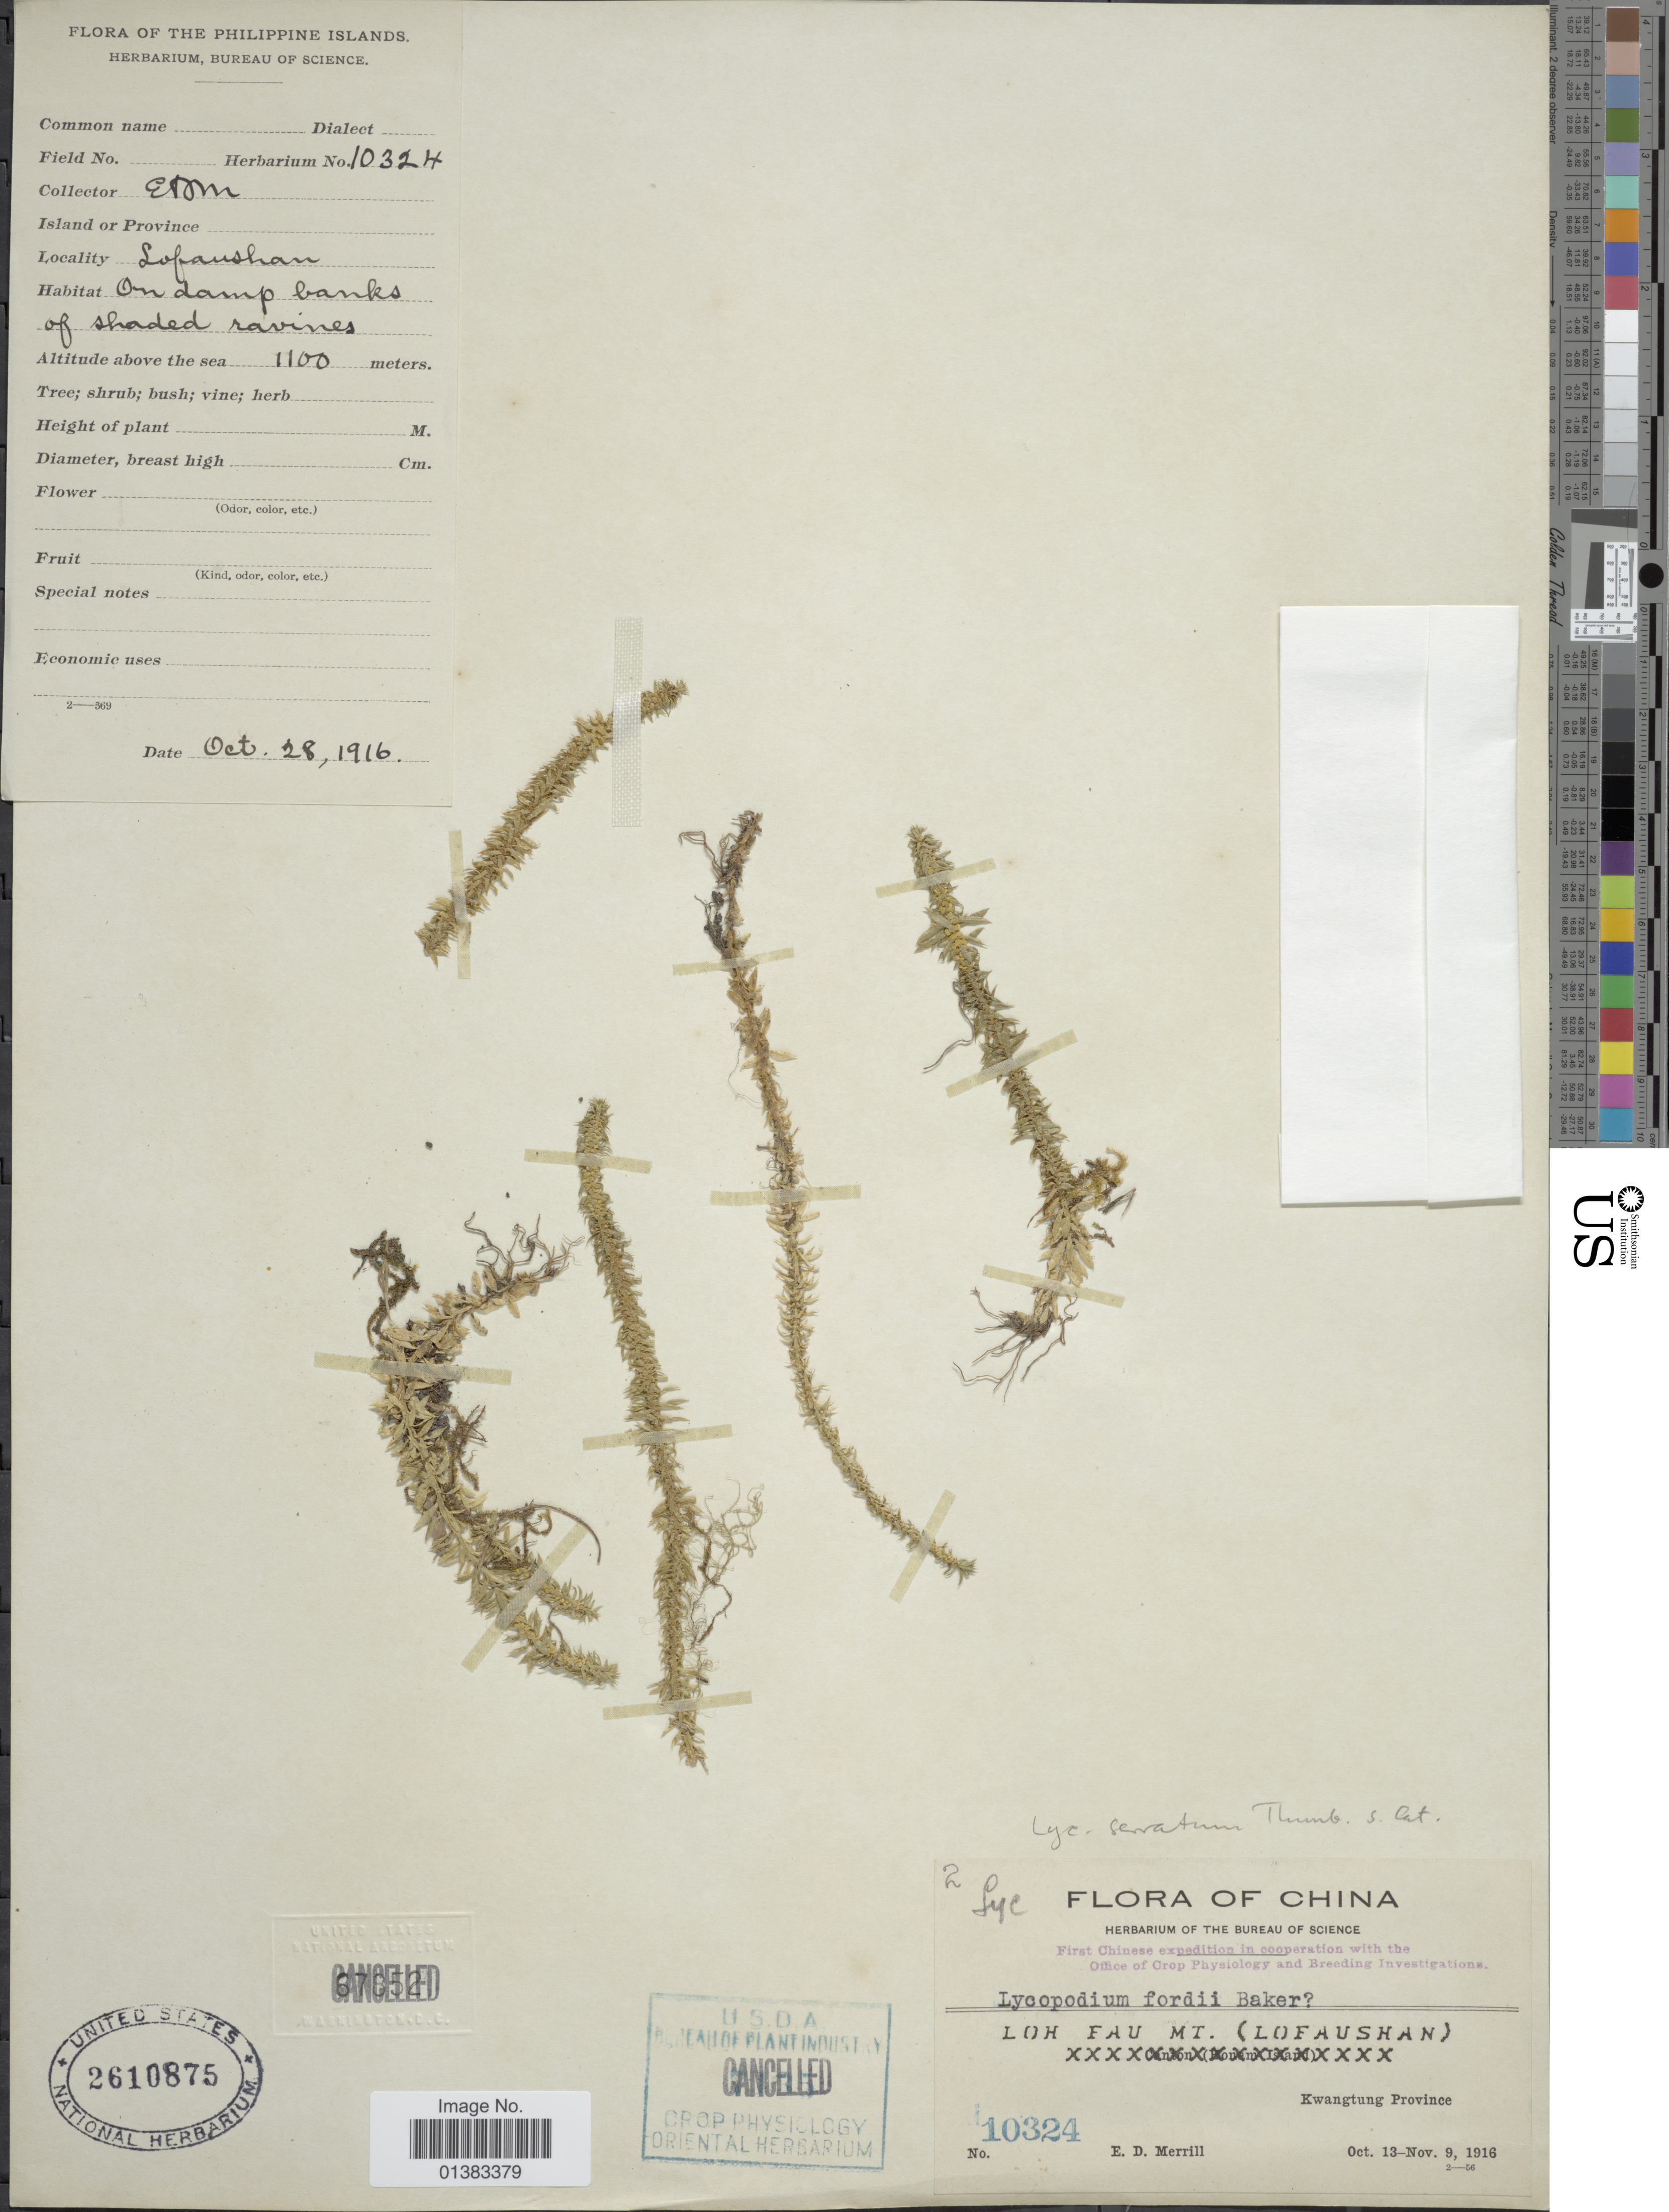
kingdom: Plantae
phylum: Tracheophyta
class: Lycopodiopsida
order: Lycopodiales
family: Lycopodiaceae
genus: Huperzia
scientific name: Huperzia serrata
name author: (Thunb.) Trevis.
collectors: E. D. Merrill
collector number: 10324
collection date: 1916-10-13/1916-11-09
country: China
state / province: Guangdong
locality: Loh Fau Mountain (Lofaushan), Kwangtung Province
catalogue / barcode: US 2610875